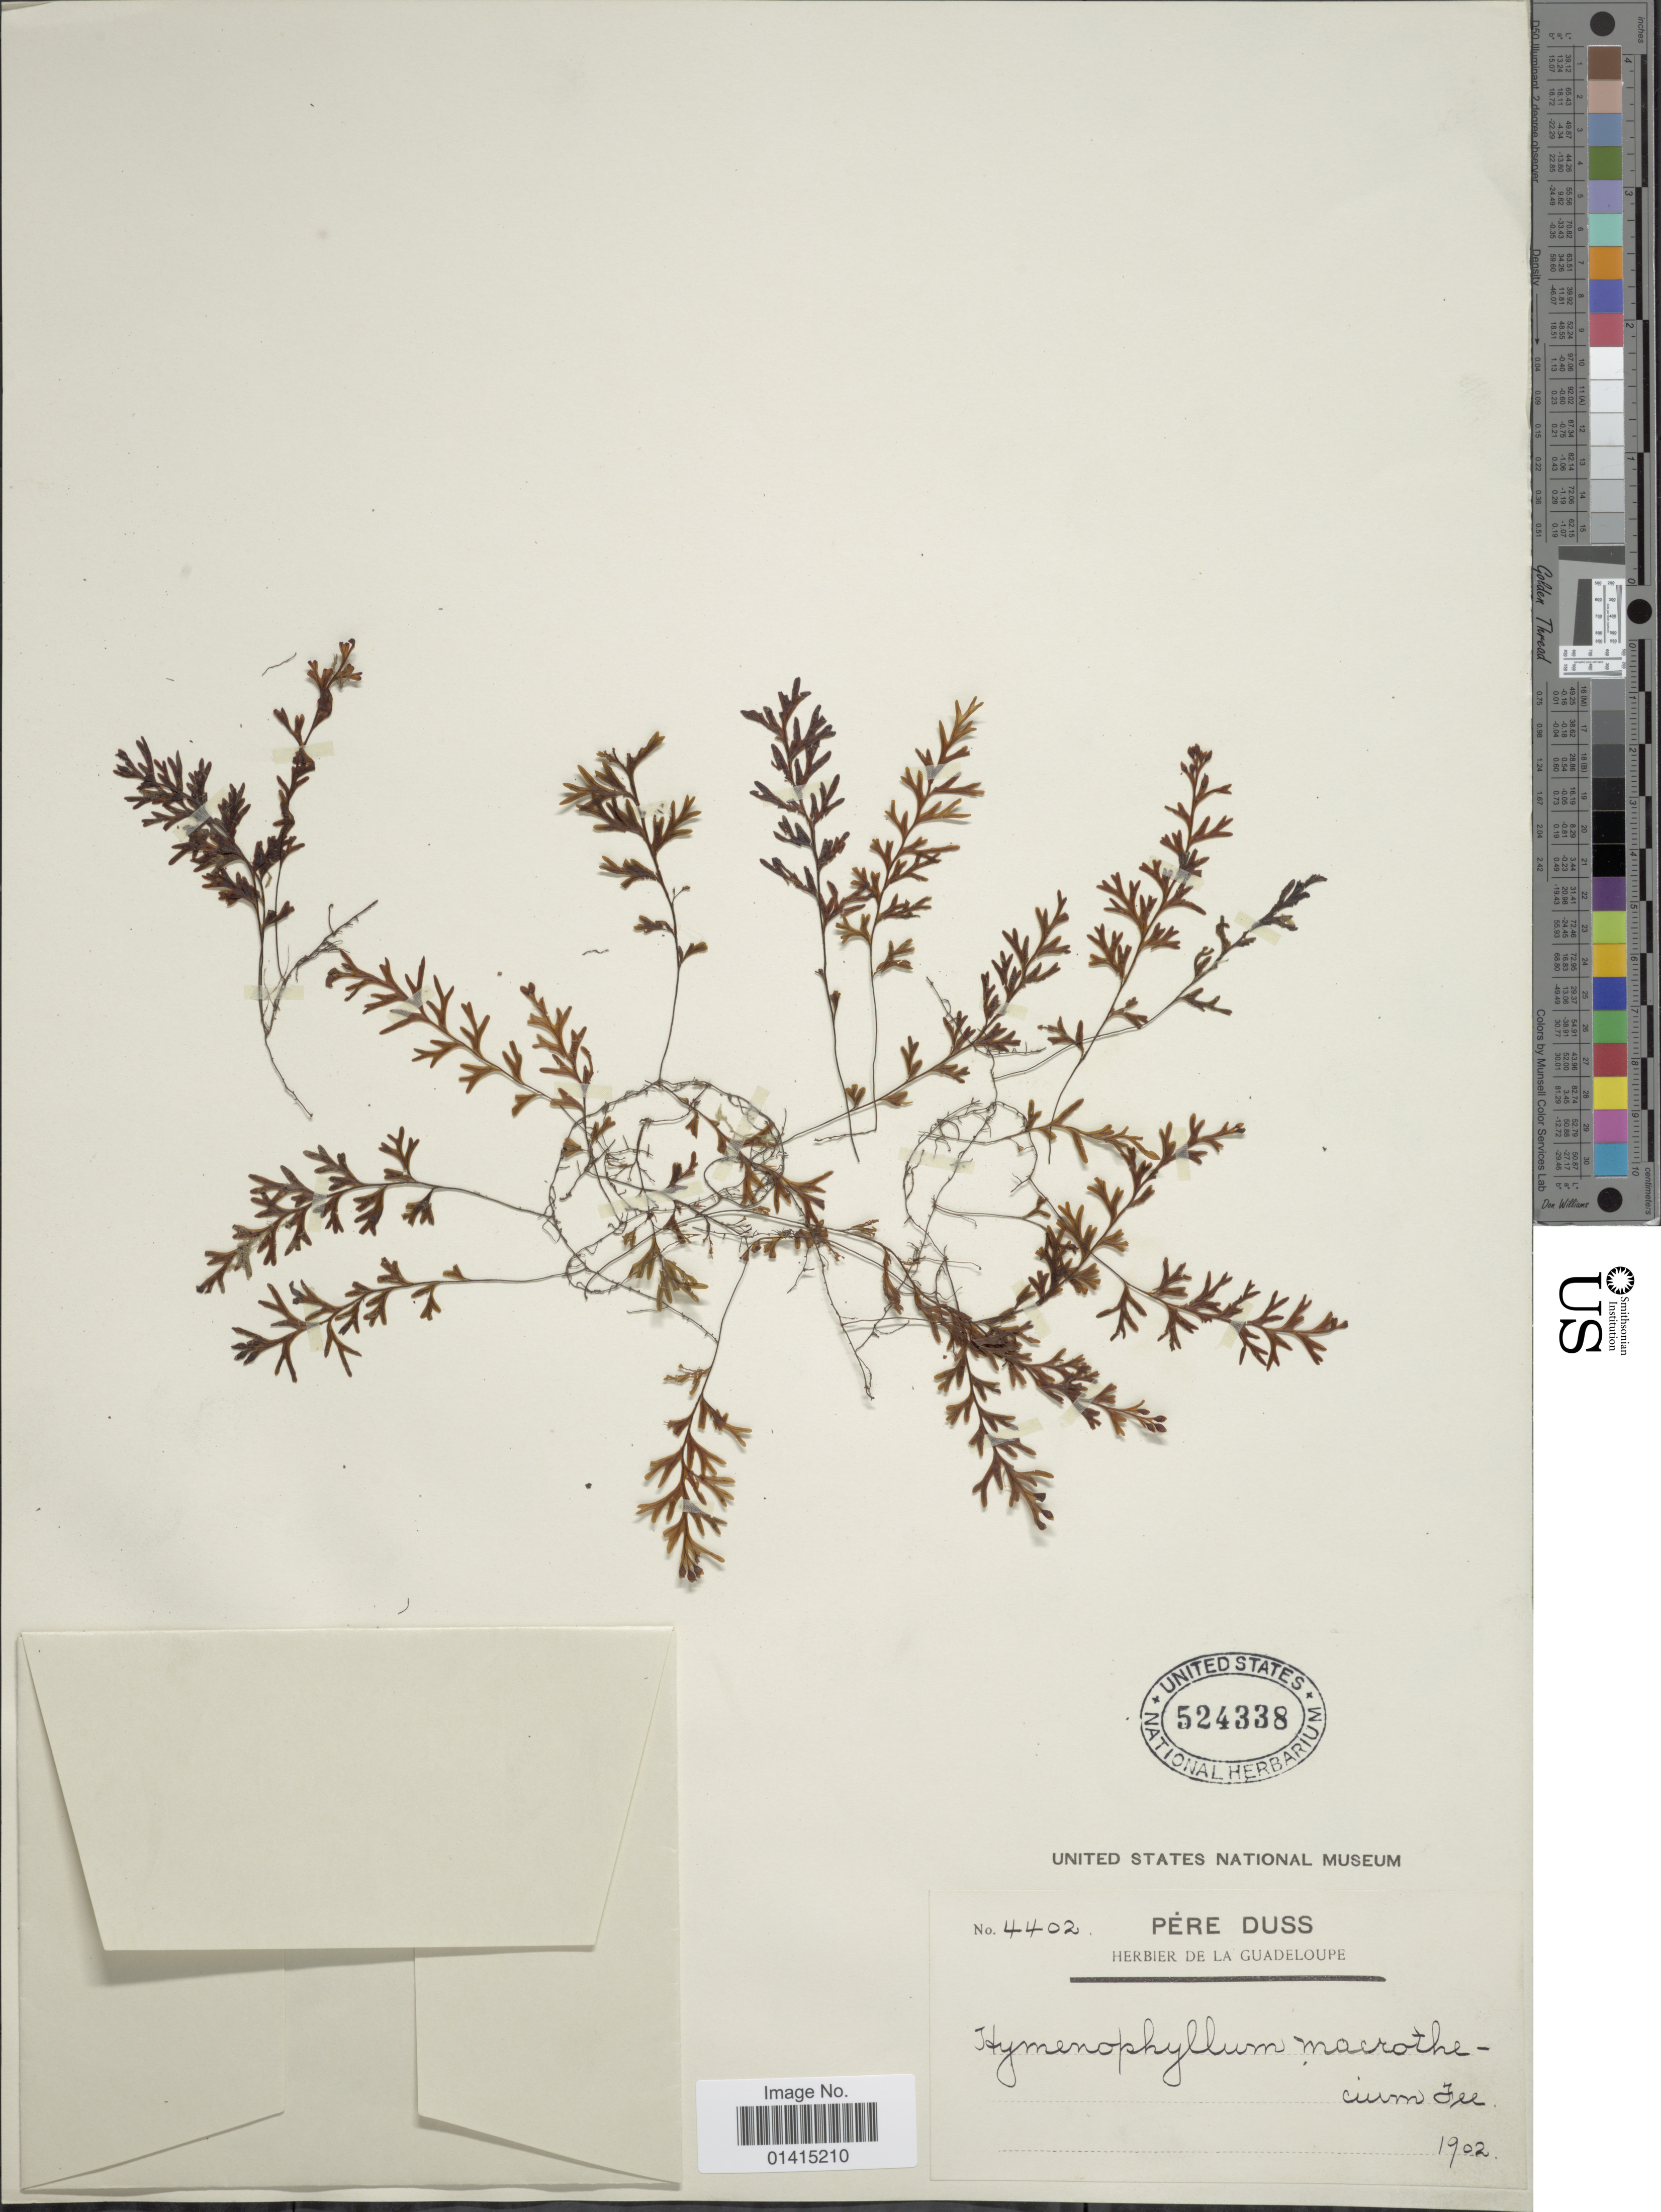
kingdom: Plantae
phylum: Tracheophyta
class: Polypodiopsida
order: Hymenophyllales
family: Hymenophyllaceae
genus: Hymenophyllum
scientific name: Hymenophyllum macrothecum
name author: Fée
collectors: Père Duss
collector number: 4402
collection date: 1902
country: Guadeloupe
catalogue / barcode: US 524338